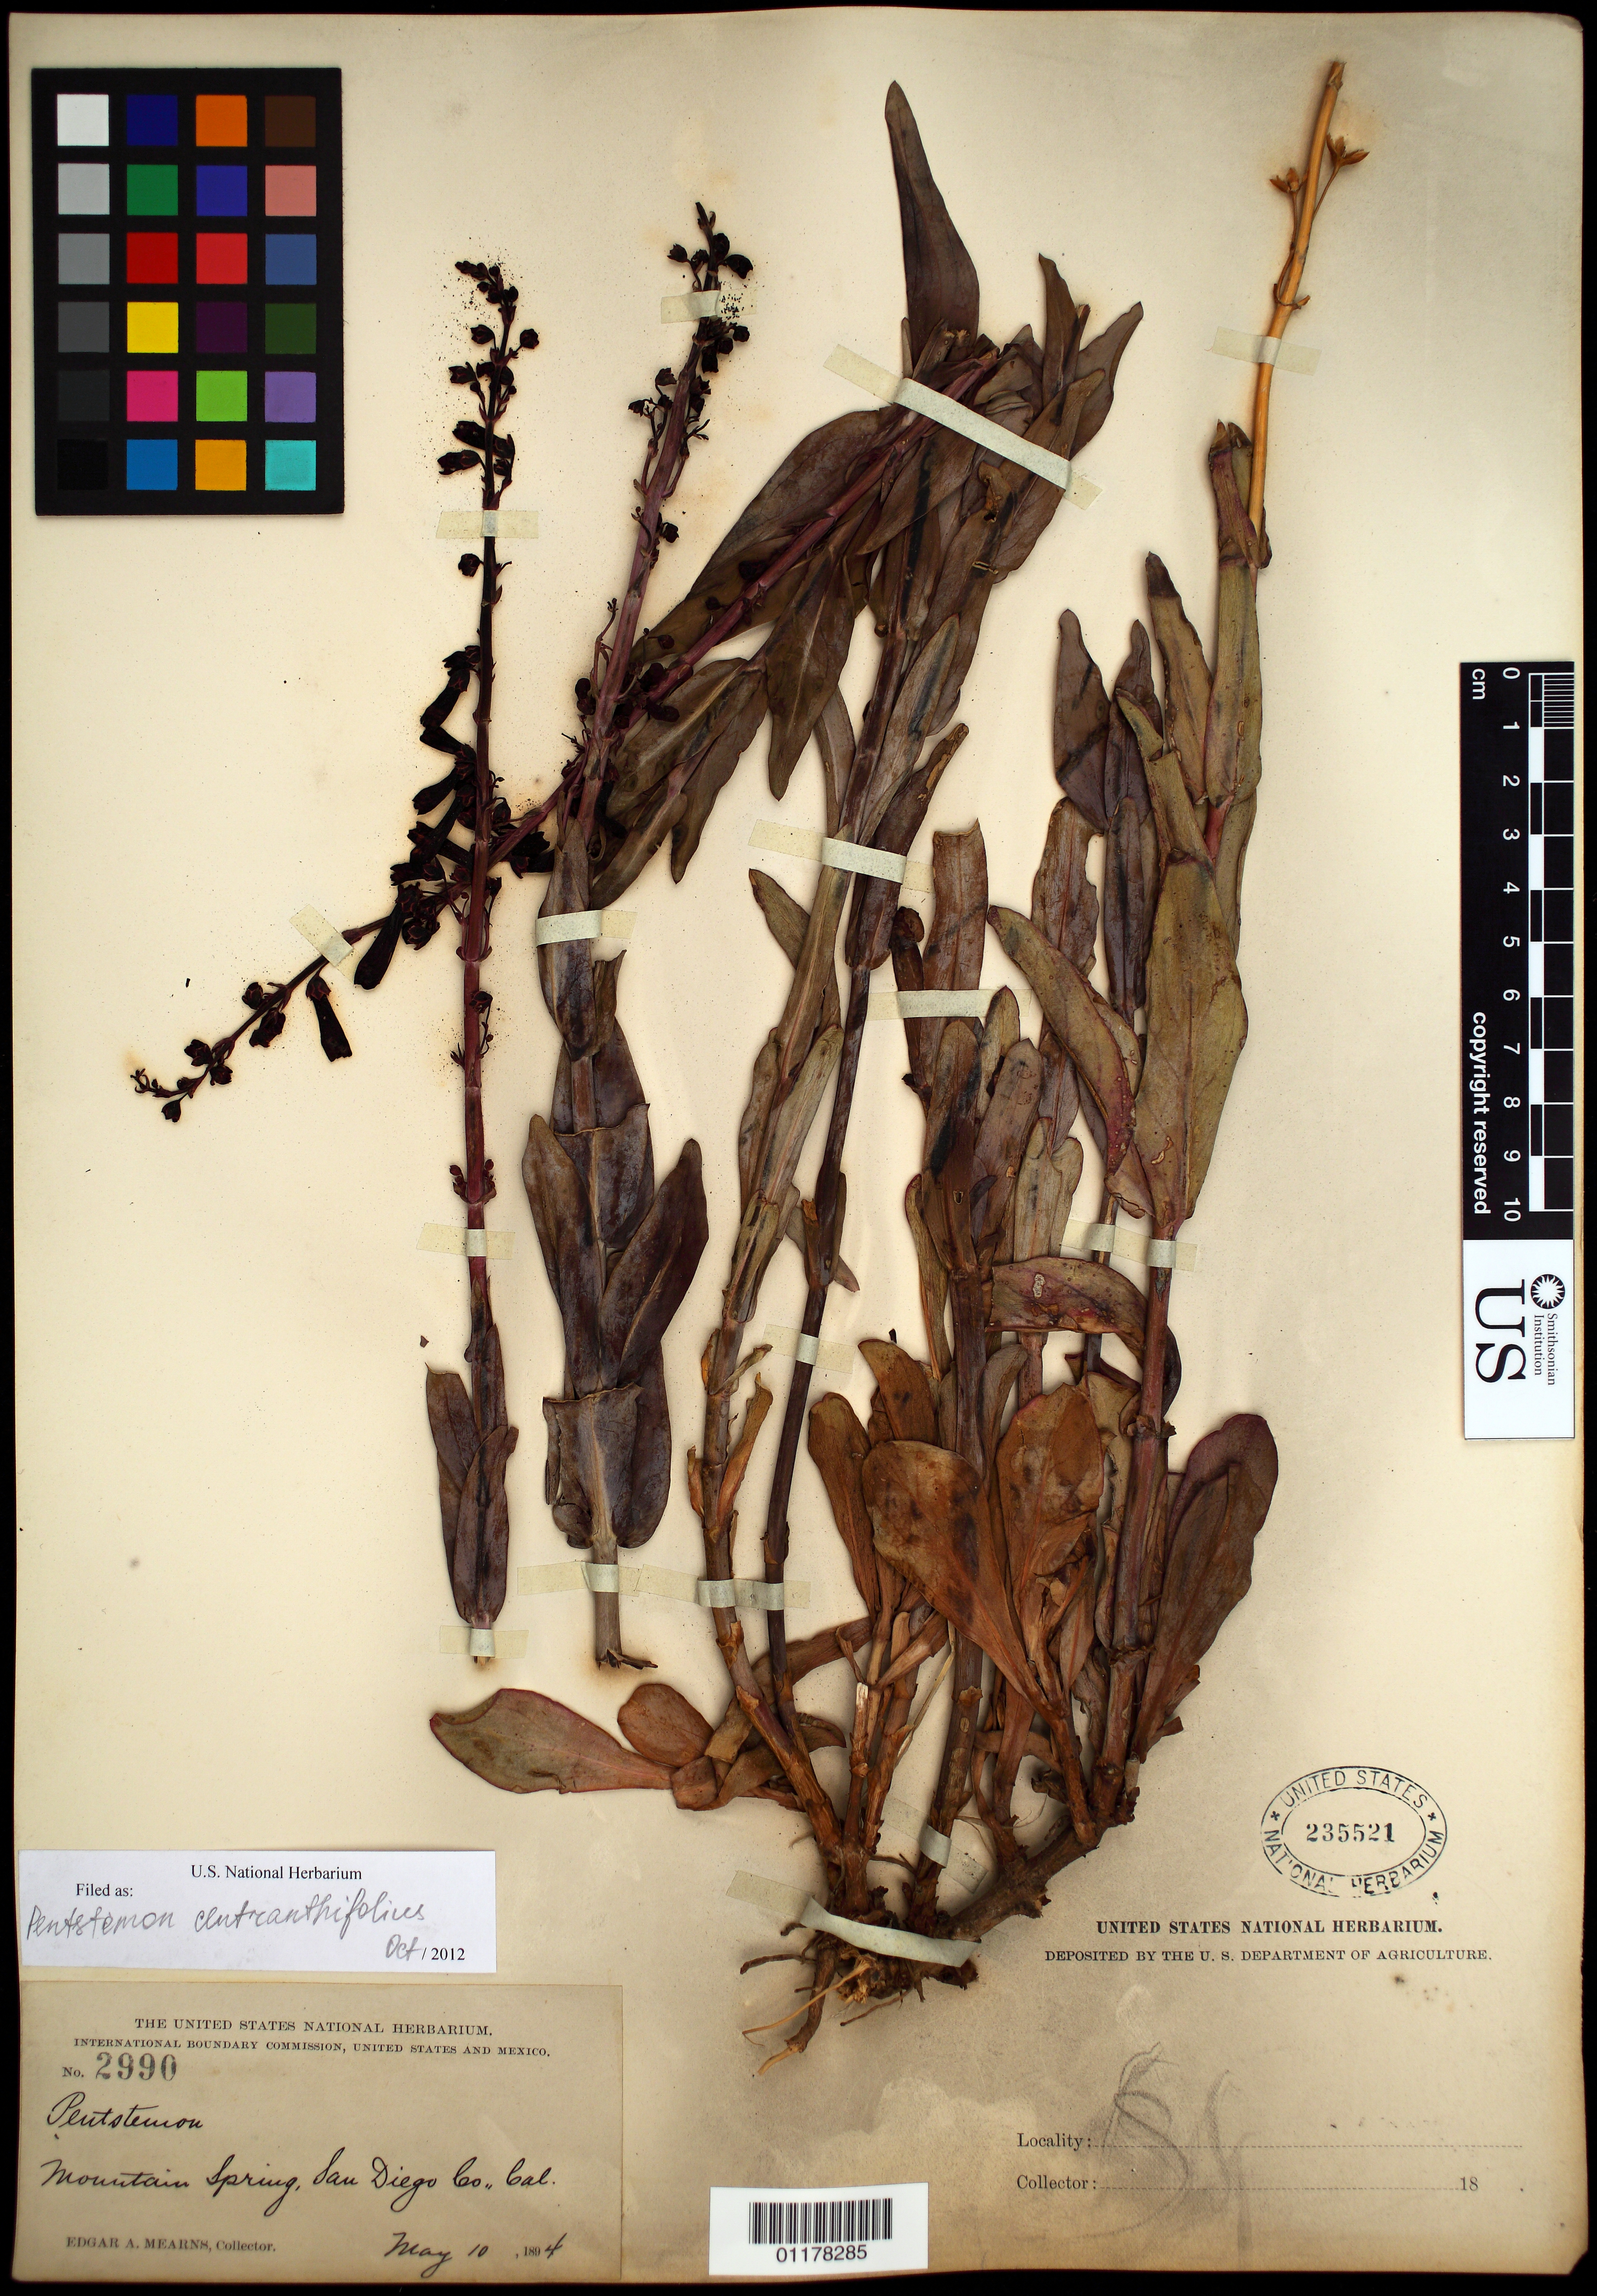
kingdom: Plantae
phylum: Tracheophyta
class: Magnoliopsida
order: Lamiales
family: Plantaginaceae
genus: Penstemon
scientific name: Penstemon centranthifolius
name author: Benth.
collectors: E. A. Mearns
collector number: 2990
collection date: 1894-05-10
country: United States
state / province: California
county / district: San Diego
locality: Mountain Spring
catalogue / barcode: US 235521